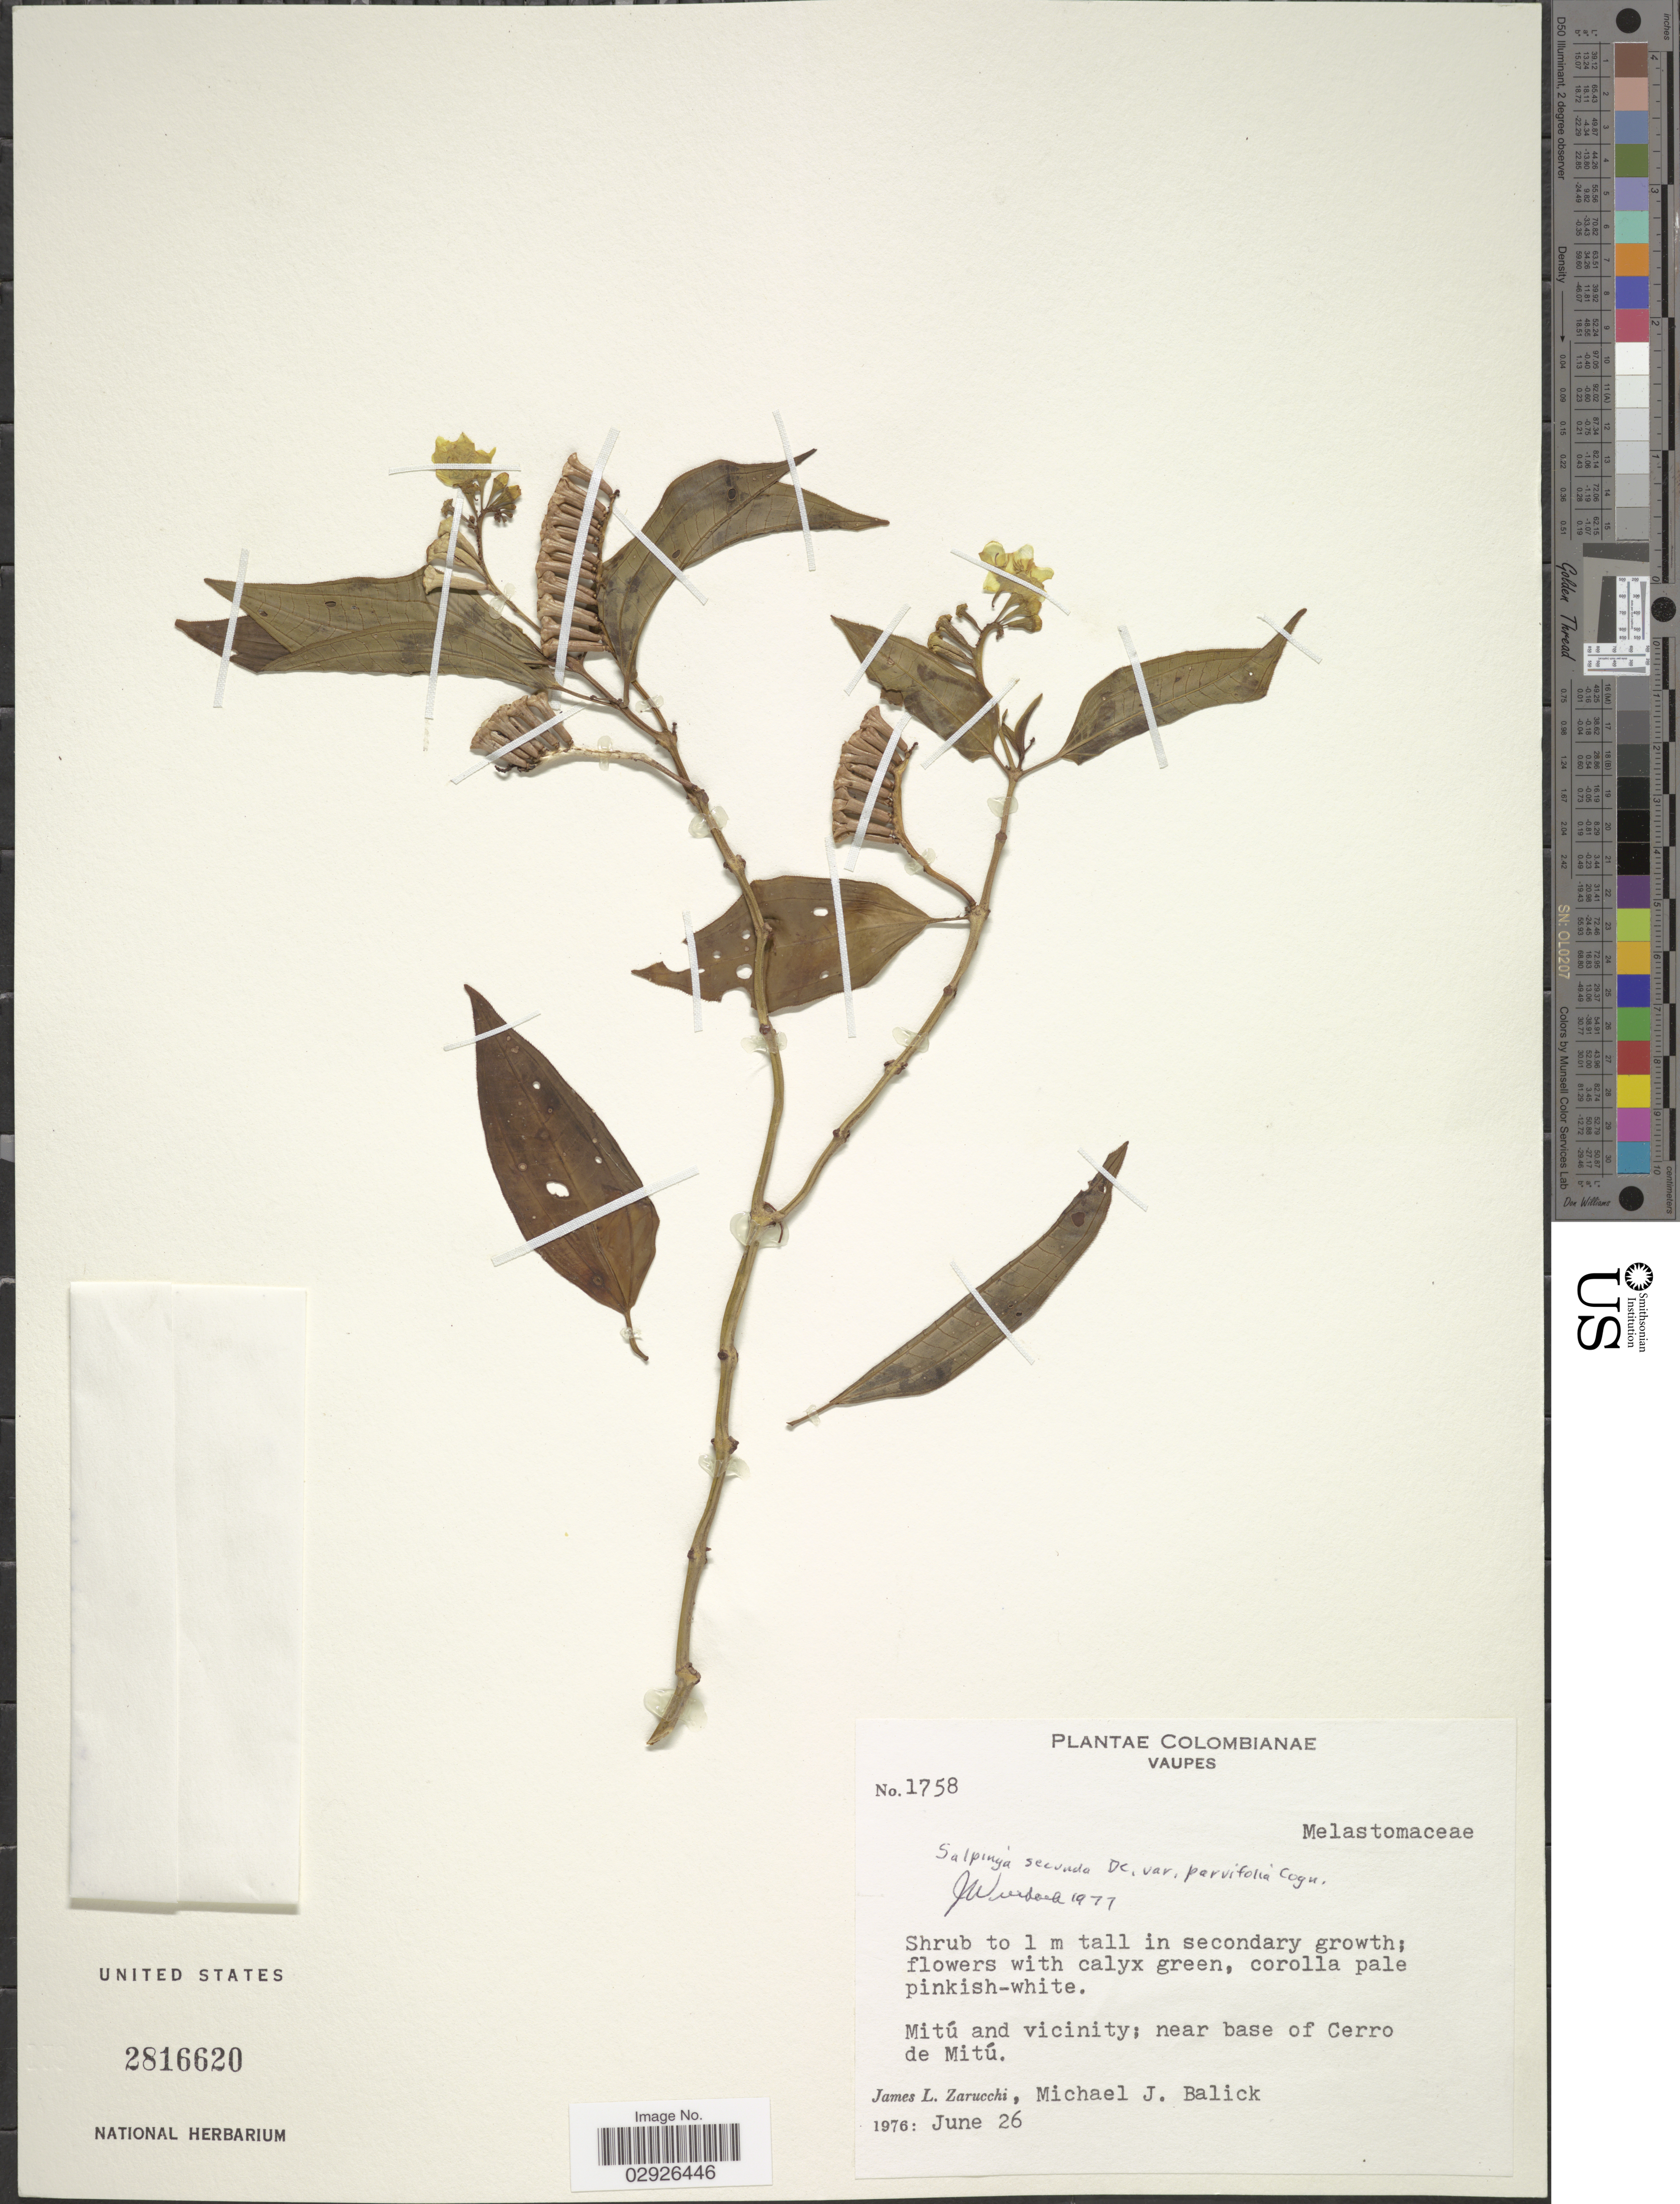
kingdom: Plantae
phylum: Tracheophyta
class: Magnoliopsida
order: Myrtales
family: Melastomataceae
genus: Salpinga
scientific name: Salpinga secunda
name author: Schrank & Mart. ex DC.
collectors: J. L. Zarucchi & M. J. Balick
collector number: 1758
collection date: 1976-06-26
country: Colombia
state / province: Vaupés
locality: Mitú and vicinity; near base of Cerro de Mitú.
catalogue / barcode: US 2816620